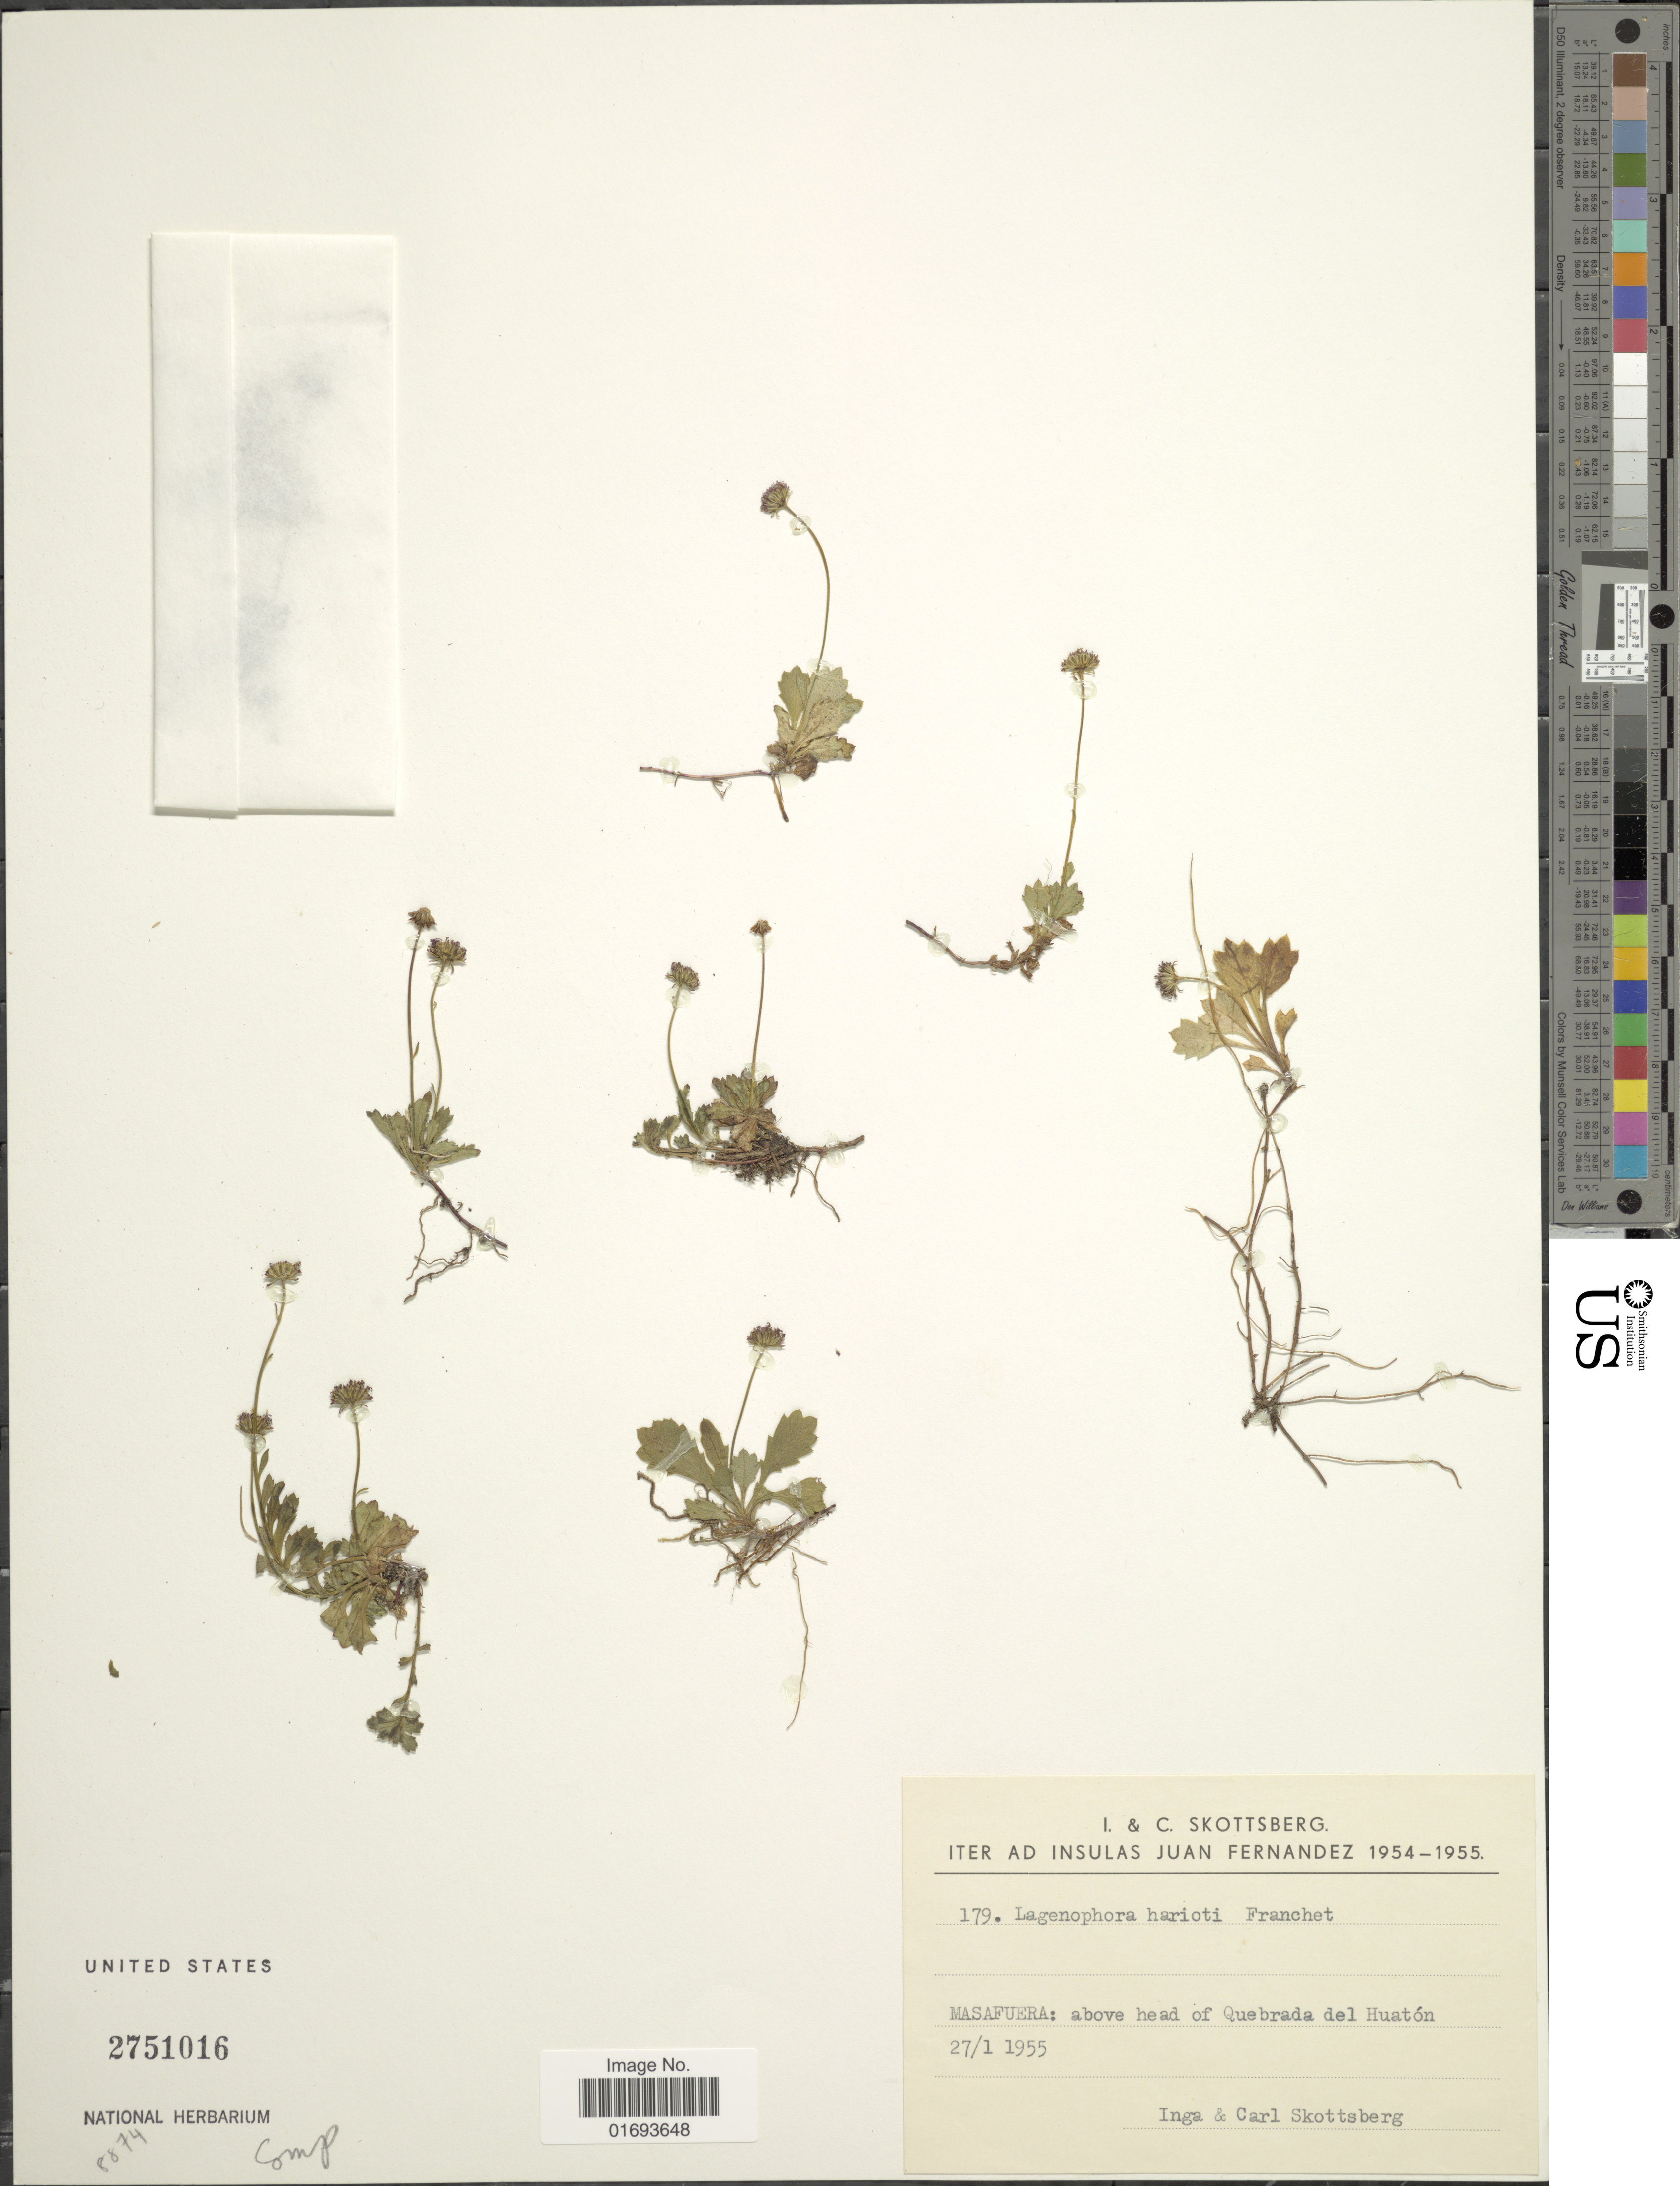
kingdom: Plantae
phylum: Tracheophyta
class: Magnoliopsida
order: Asterales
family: Asteraceae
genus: Lagenophora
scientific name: Lagenophora hariotii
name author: Franch.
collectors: I. Skottsberg & C. Skottsberg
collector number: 179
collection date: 1955-01-27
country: Chile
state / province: Valparaiso (V)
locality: Masafuera: above head of Quebrada del Huaton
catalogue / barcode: US 2751016